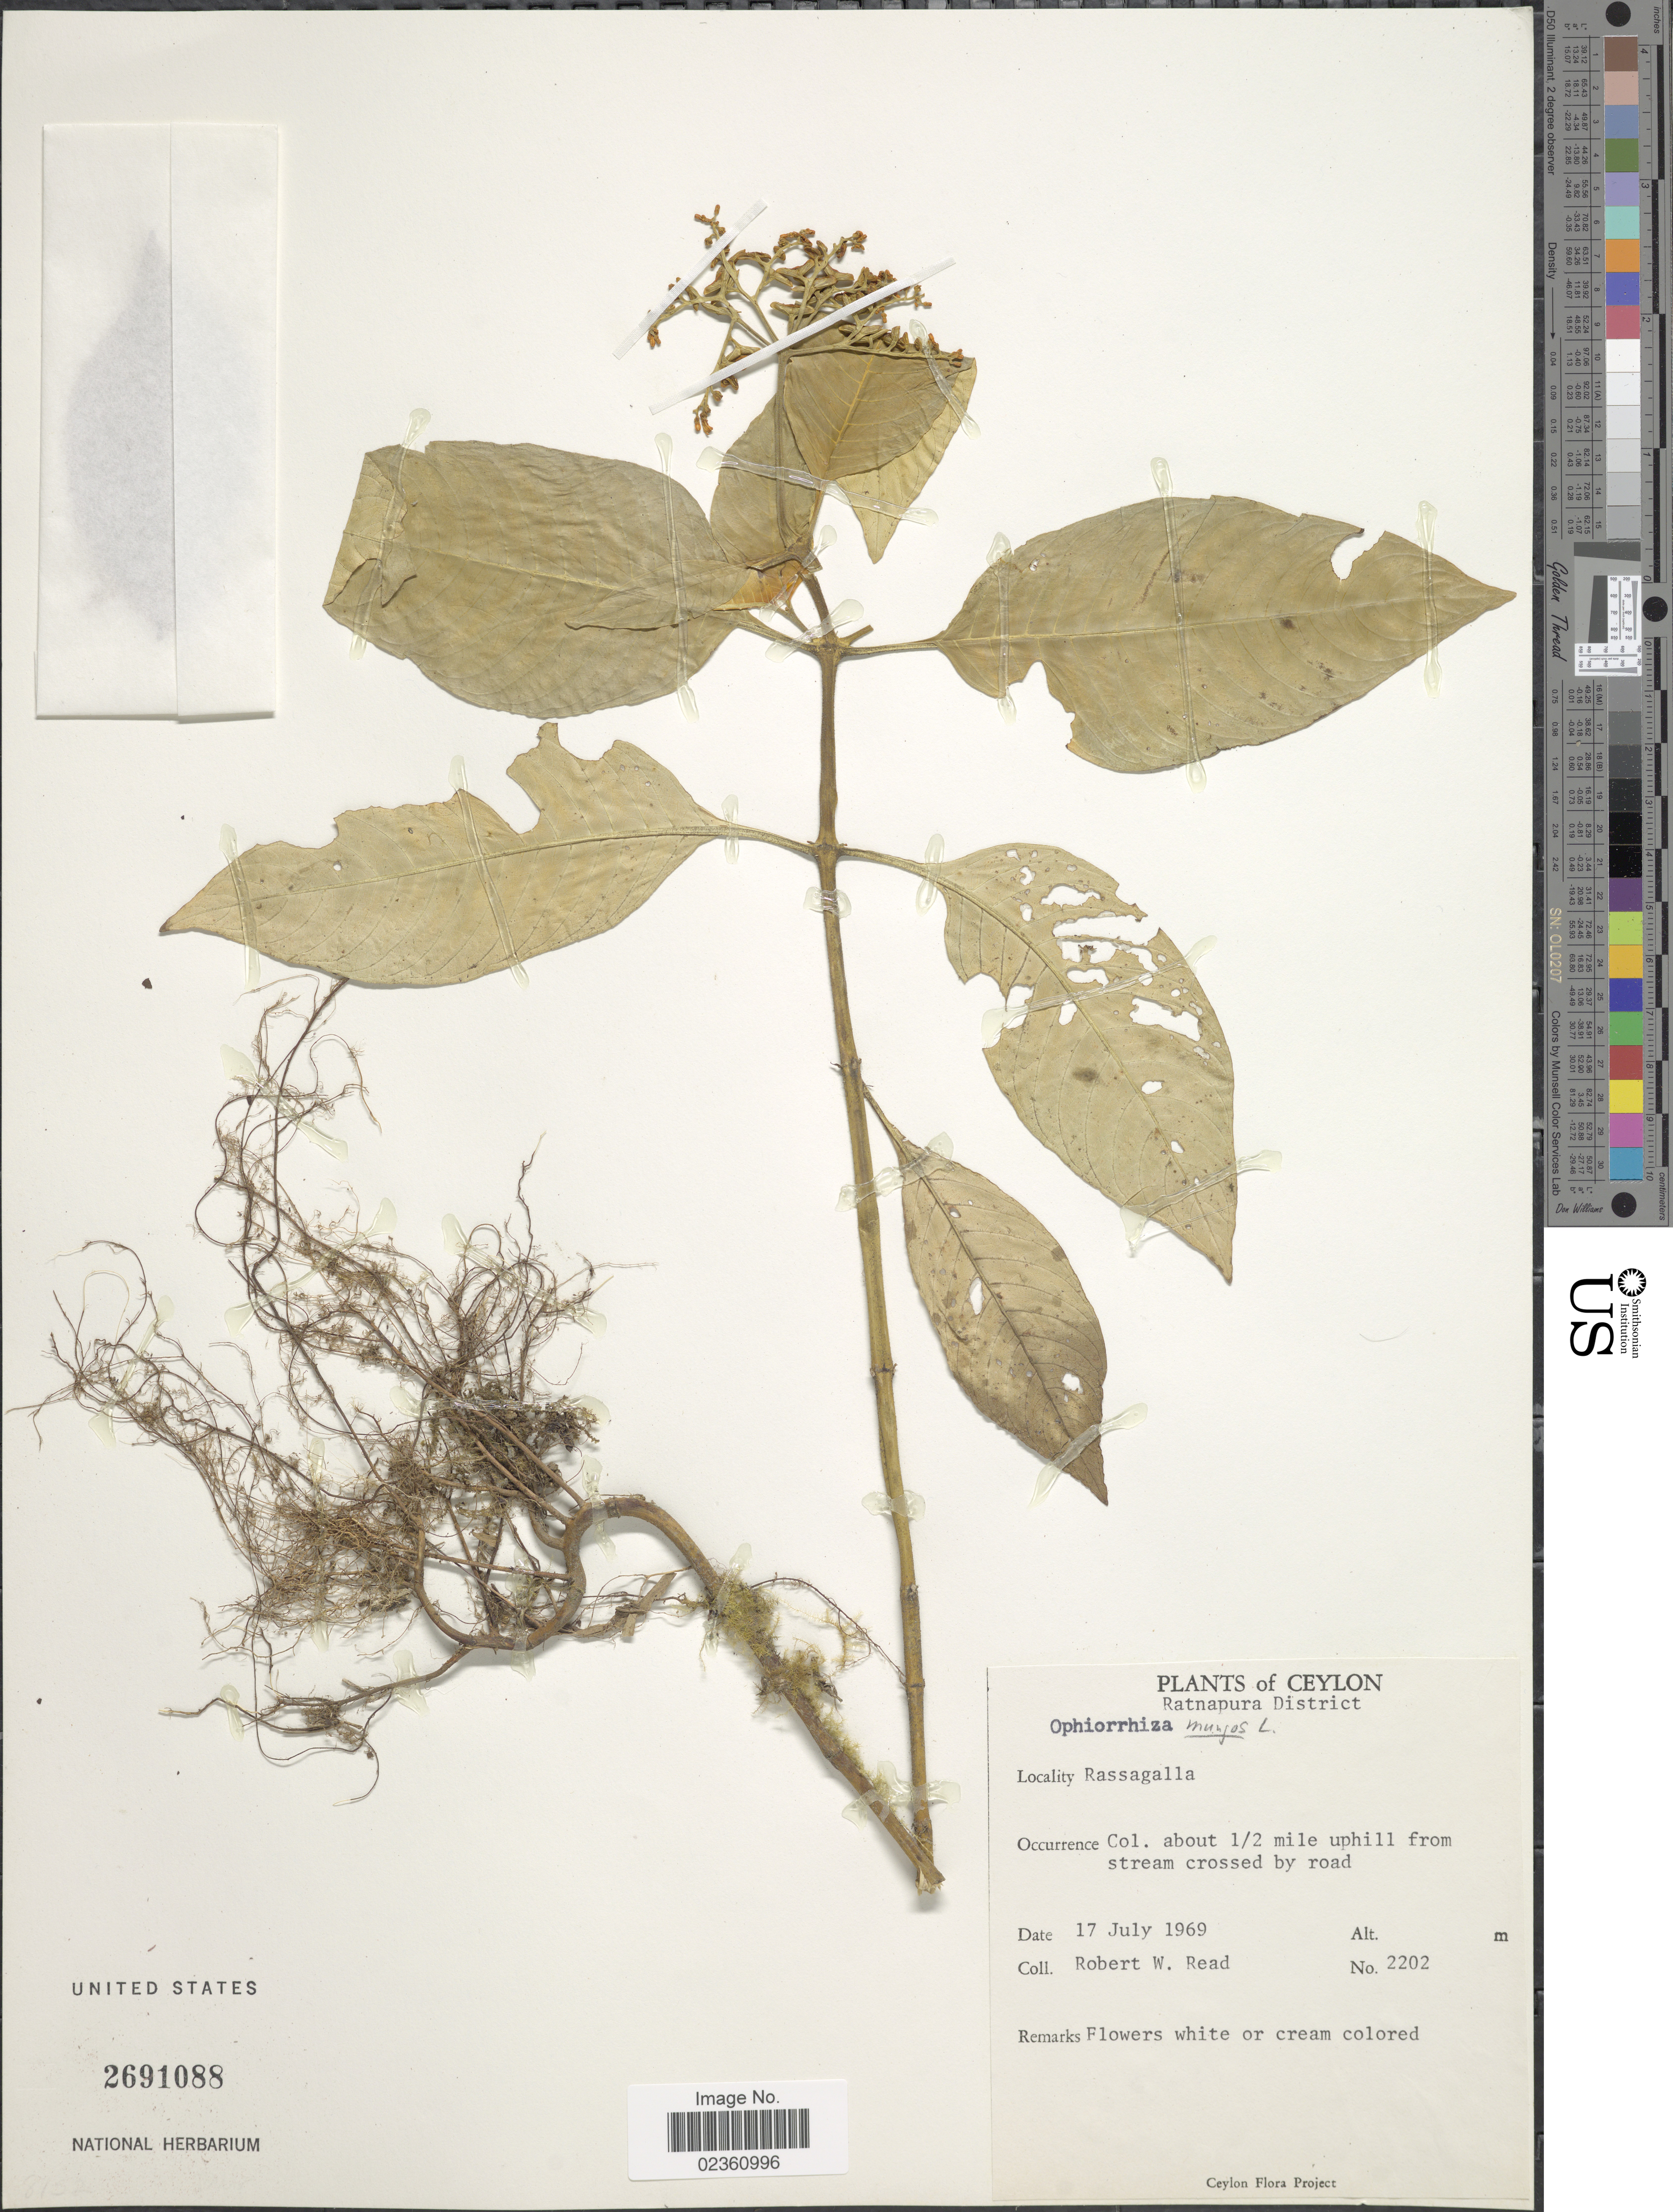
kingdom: Plantae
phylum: Tracheophyta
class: Magnoliopsida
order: Gentianales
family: Rubiaceae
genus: Ophiorrhiza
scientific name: Ophiorrhiza mungos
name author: L.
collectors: R. W. Read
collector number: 2202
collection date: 1969-07-17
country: Sri Lanka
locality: Ceylon, Rassagall, Col. about ½ mile uphill from stream crossed by road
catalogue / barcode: US 2691088